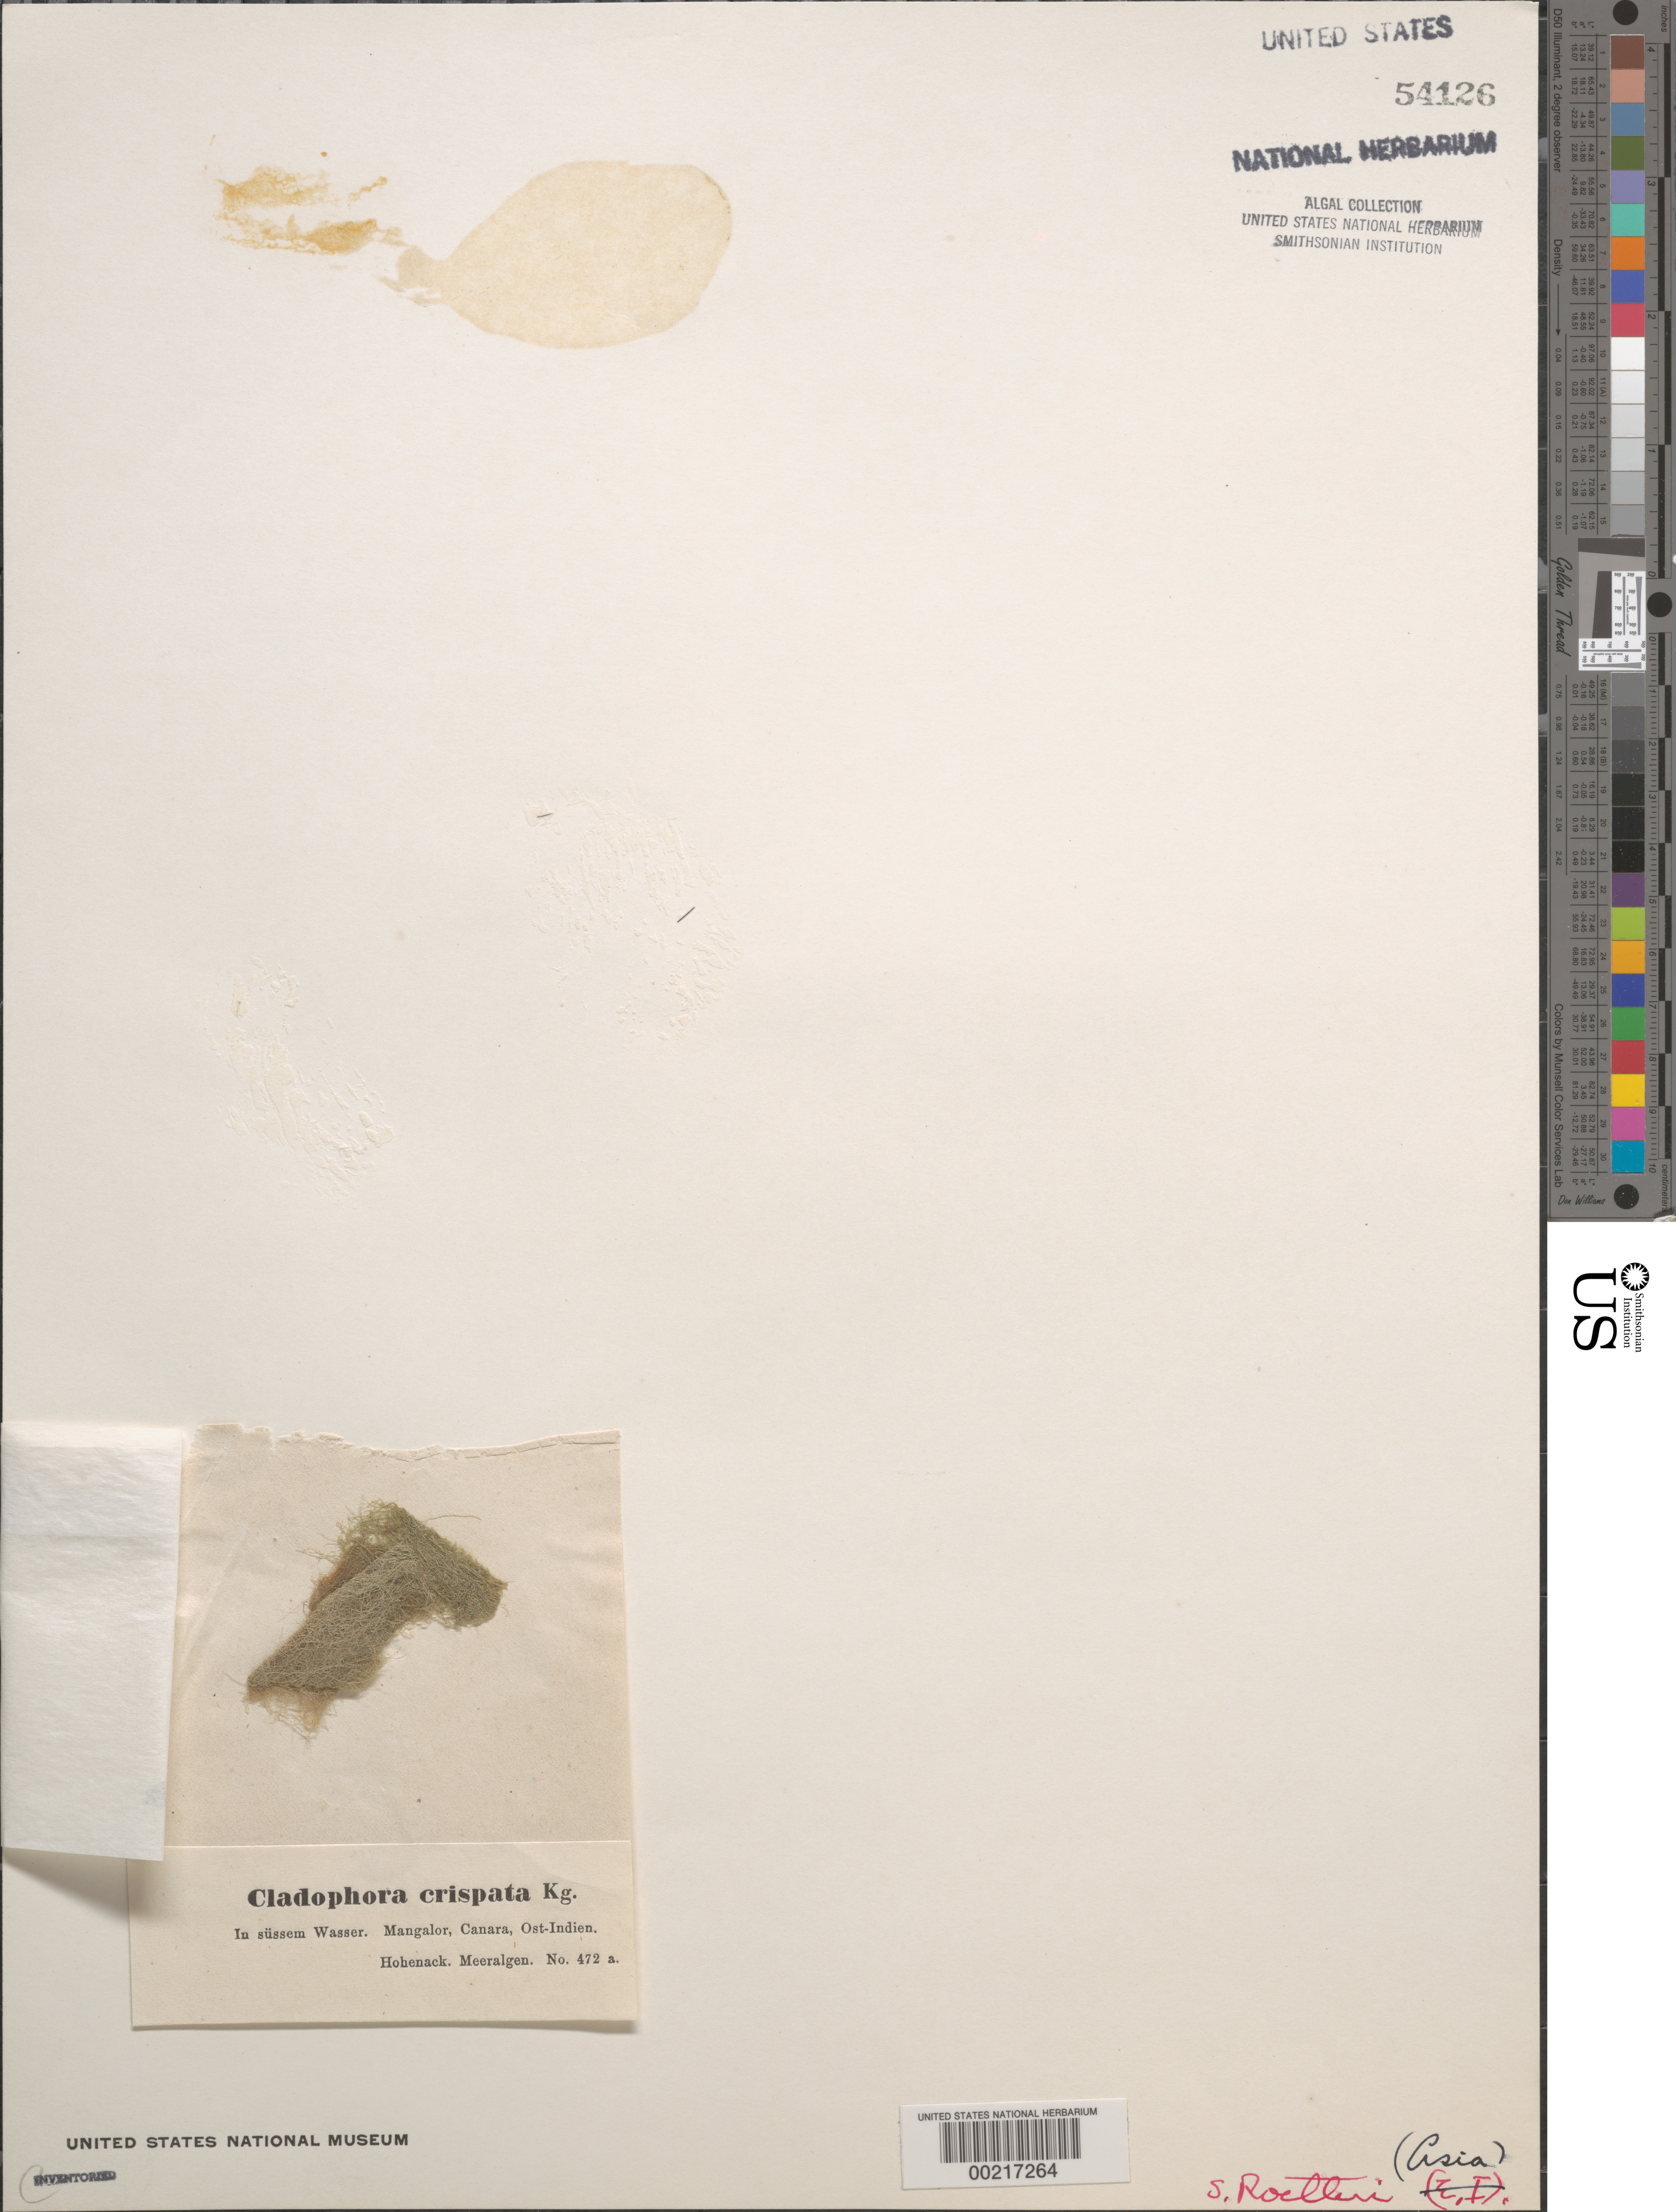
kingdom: Plantae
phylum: Chlorophyta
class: Ulvophyceae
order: Cladophorales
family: Cladophoraceae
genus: Pithophora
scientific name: Pithophora roettleri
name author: (Roth) Wittr.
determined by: Phinney, H. K.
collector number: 472a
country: India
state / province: Kerala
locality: Mangalore, canara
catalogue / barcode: US 54126